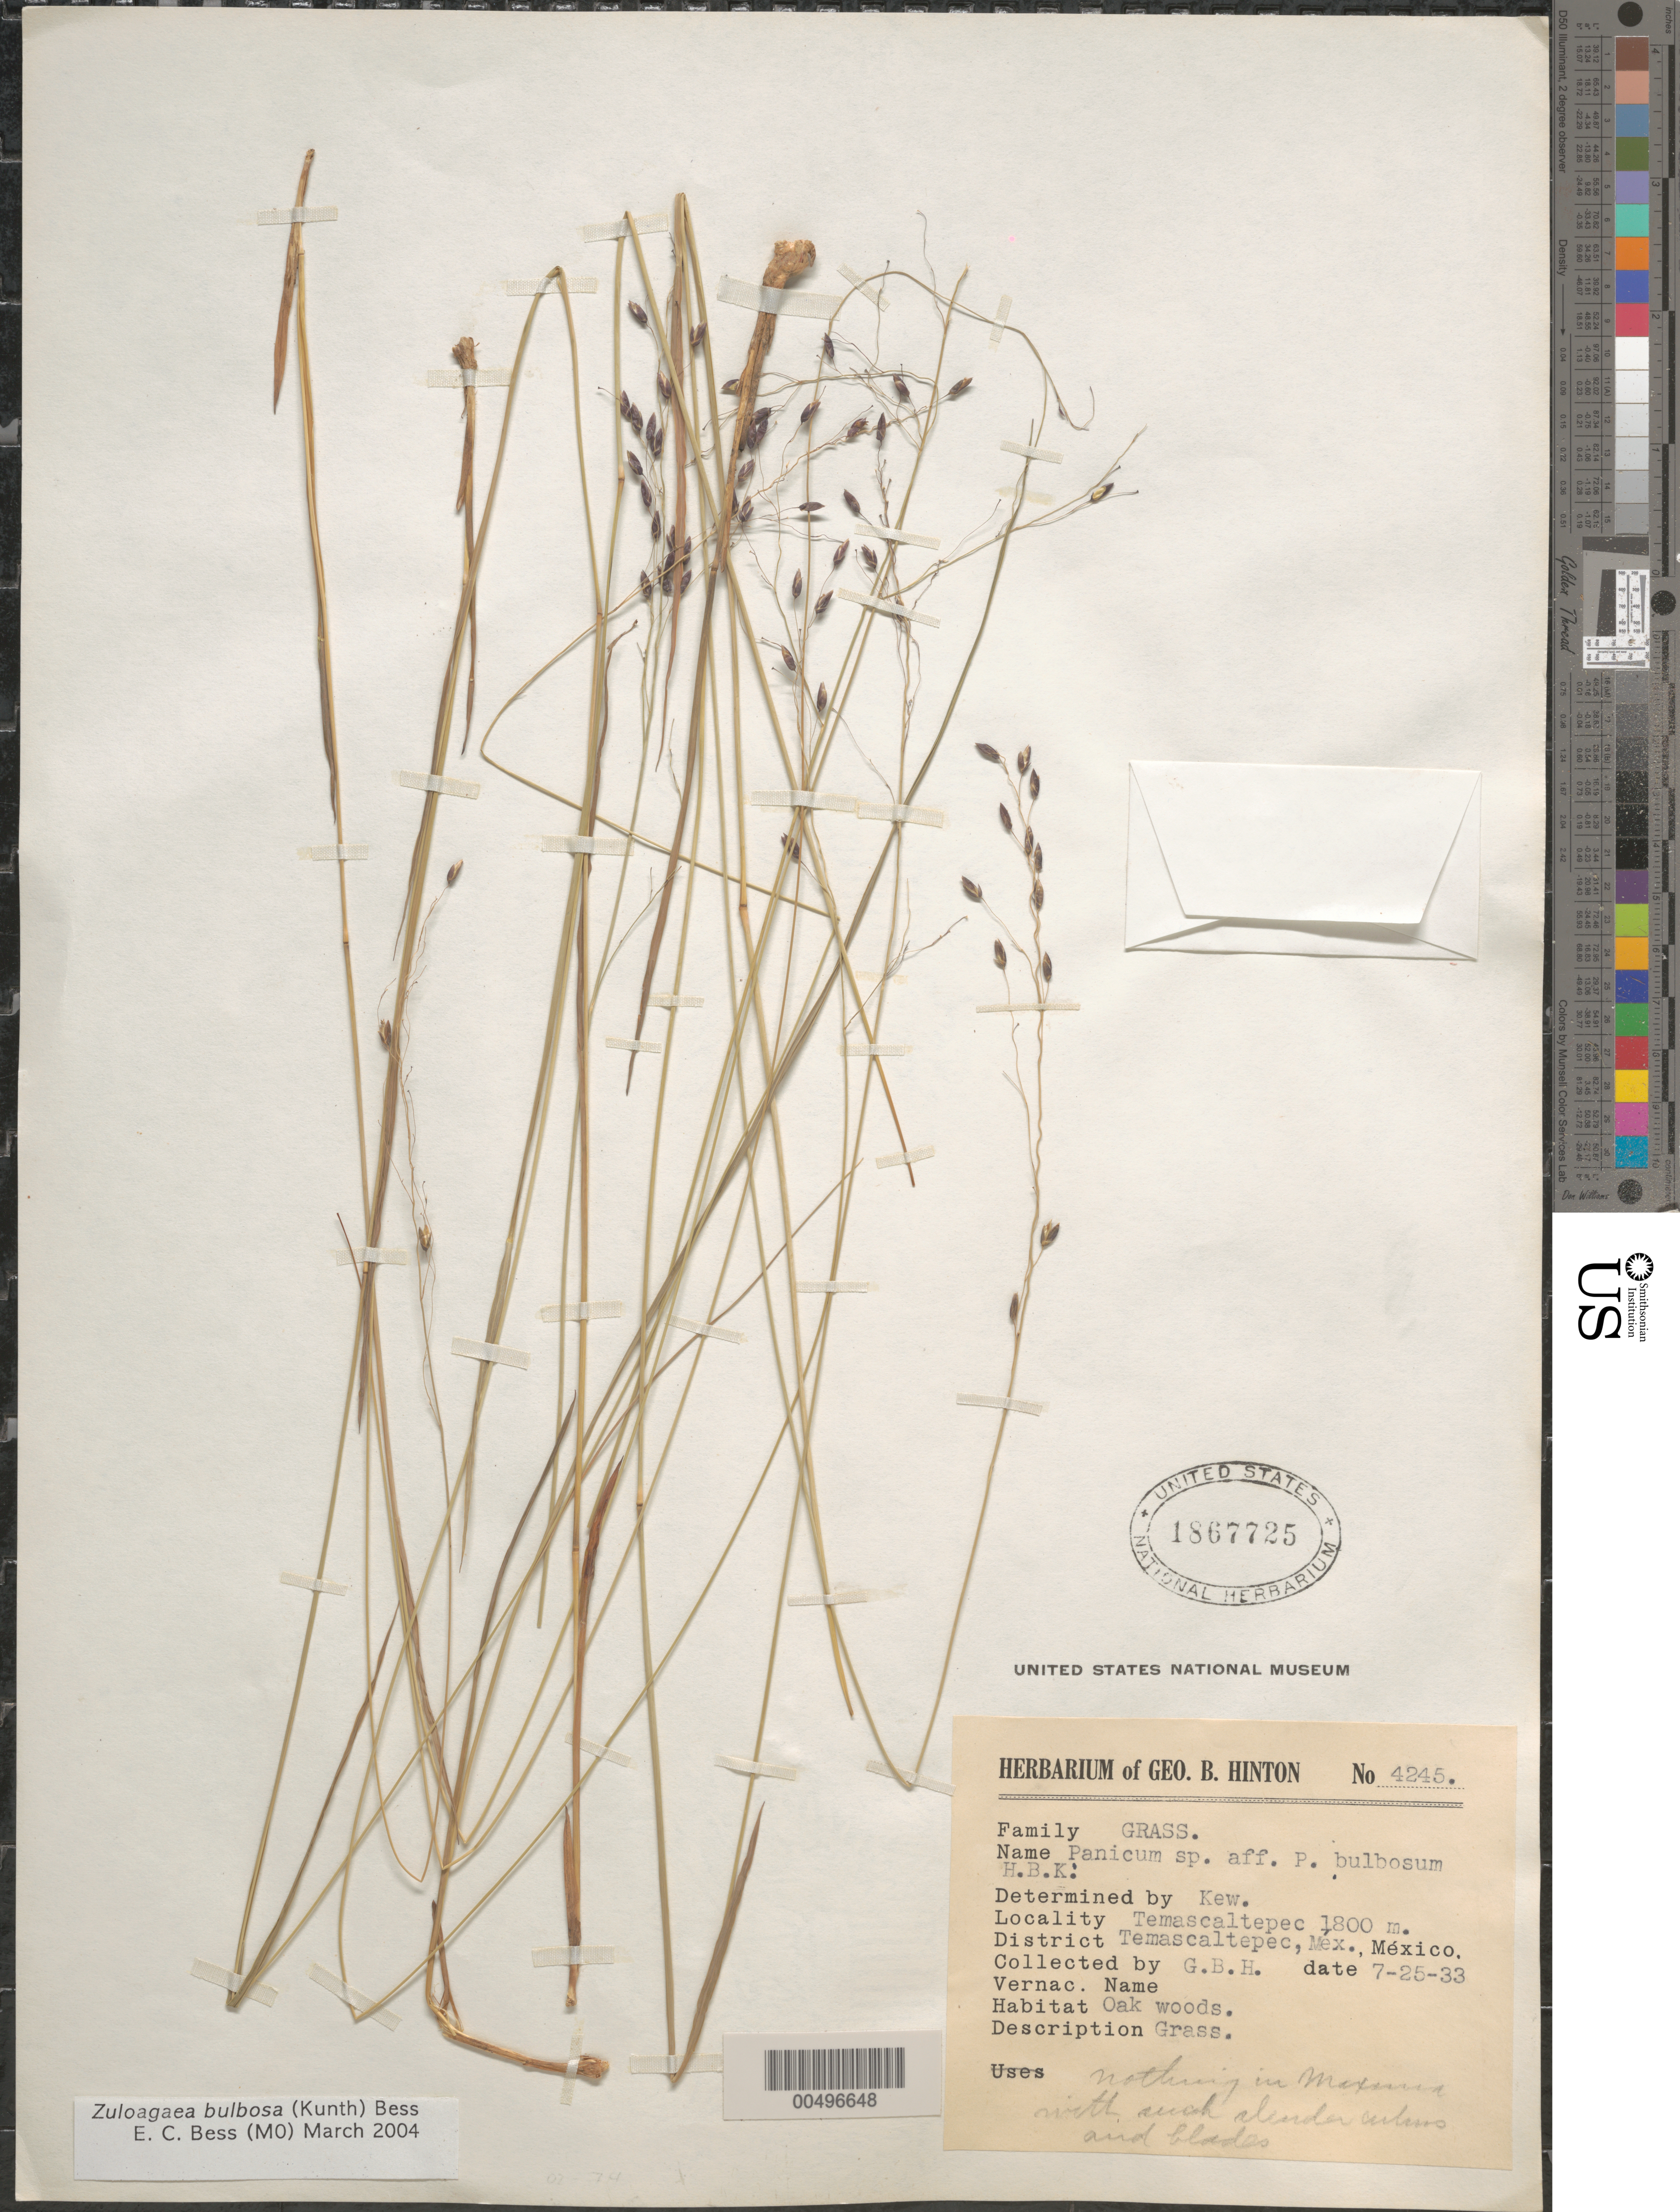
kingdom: Plantae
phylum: Tracheophyta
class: Liliopsida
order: Poales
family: Poaceae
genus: Panicum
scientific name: Panicum paucifolium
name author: Swallen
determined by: Kew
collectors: G. B. Hinton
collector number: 4245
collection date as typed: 25 Jul 1933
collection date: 1933-07-25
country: Mexico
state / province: México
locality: Temascaltepec Dist, Temascaltepec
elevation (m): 1800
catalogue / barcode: US 1867725